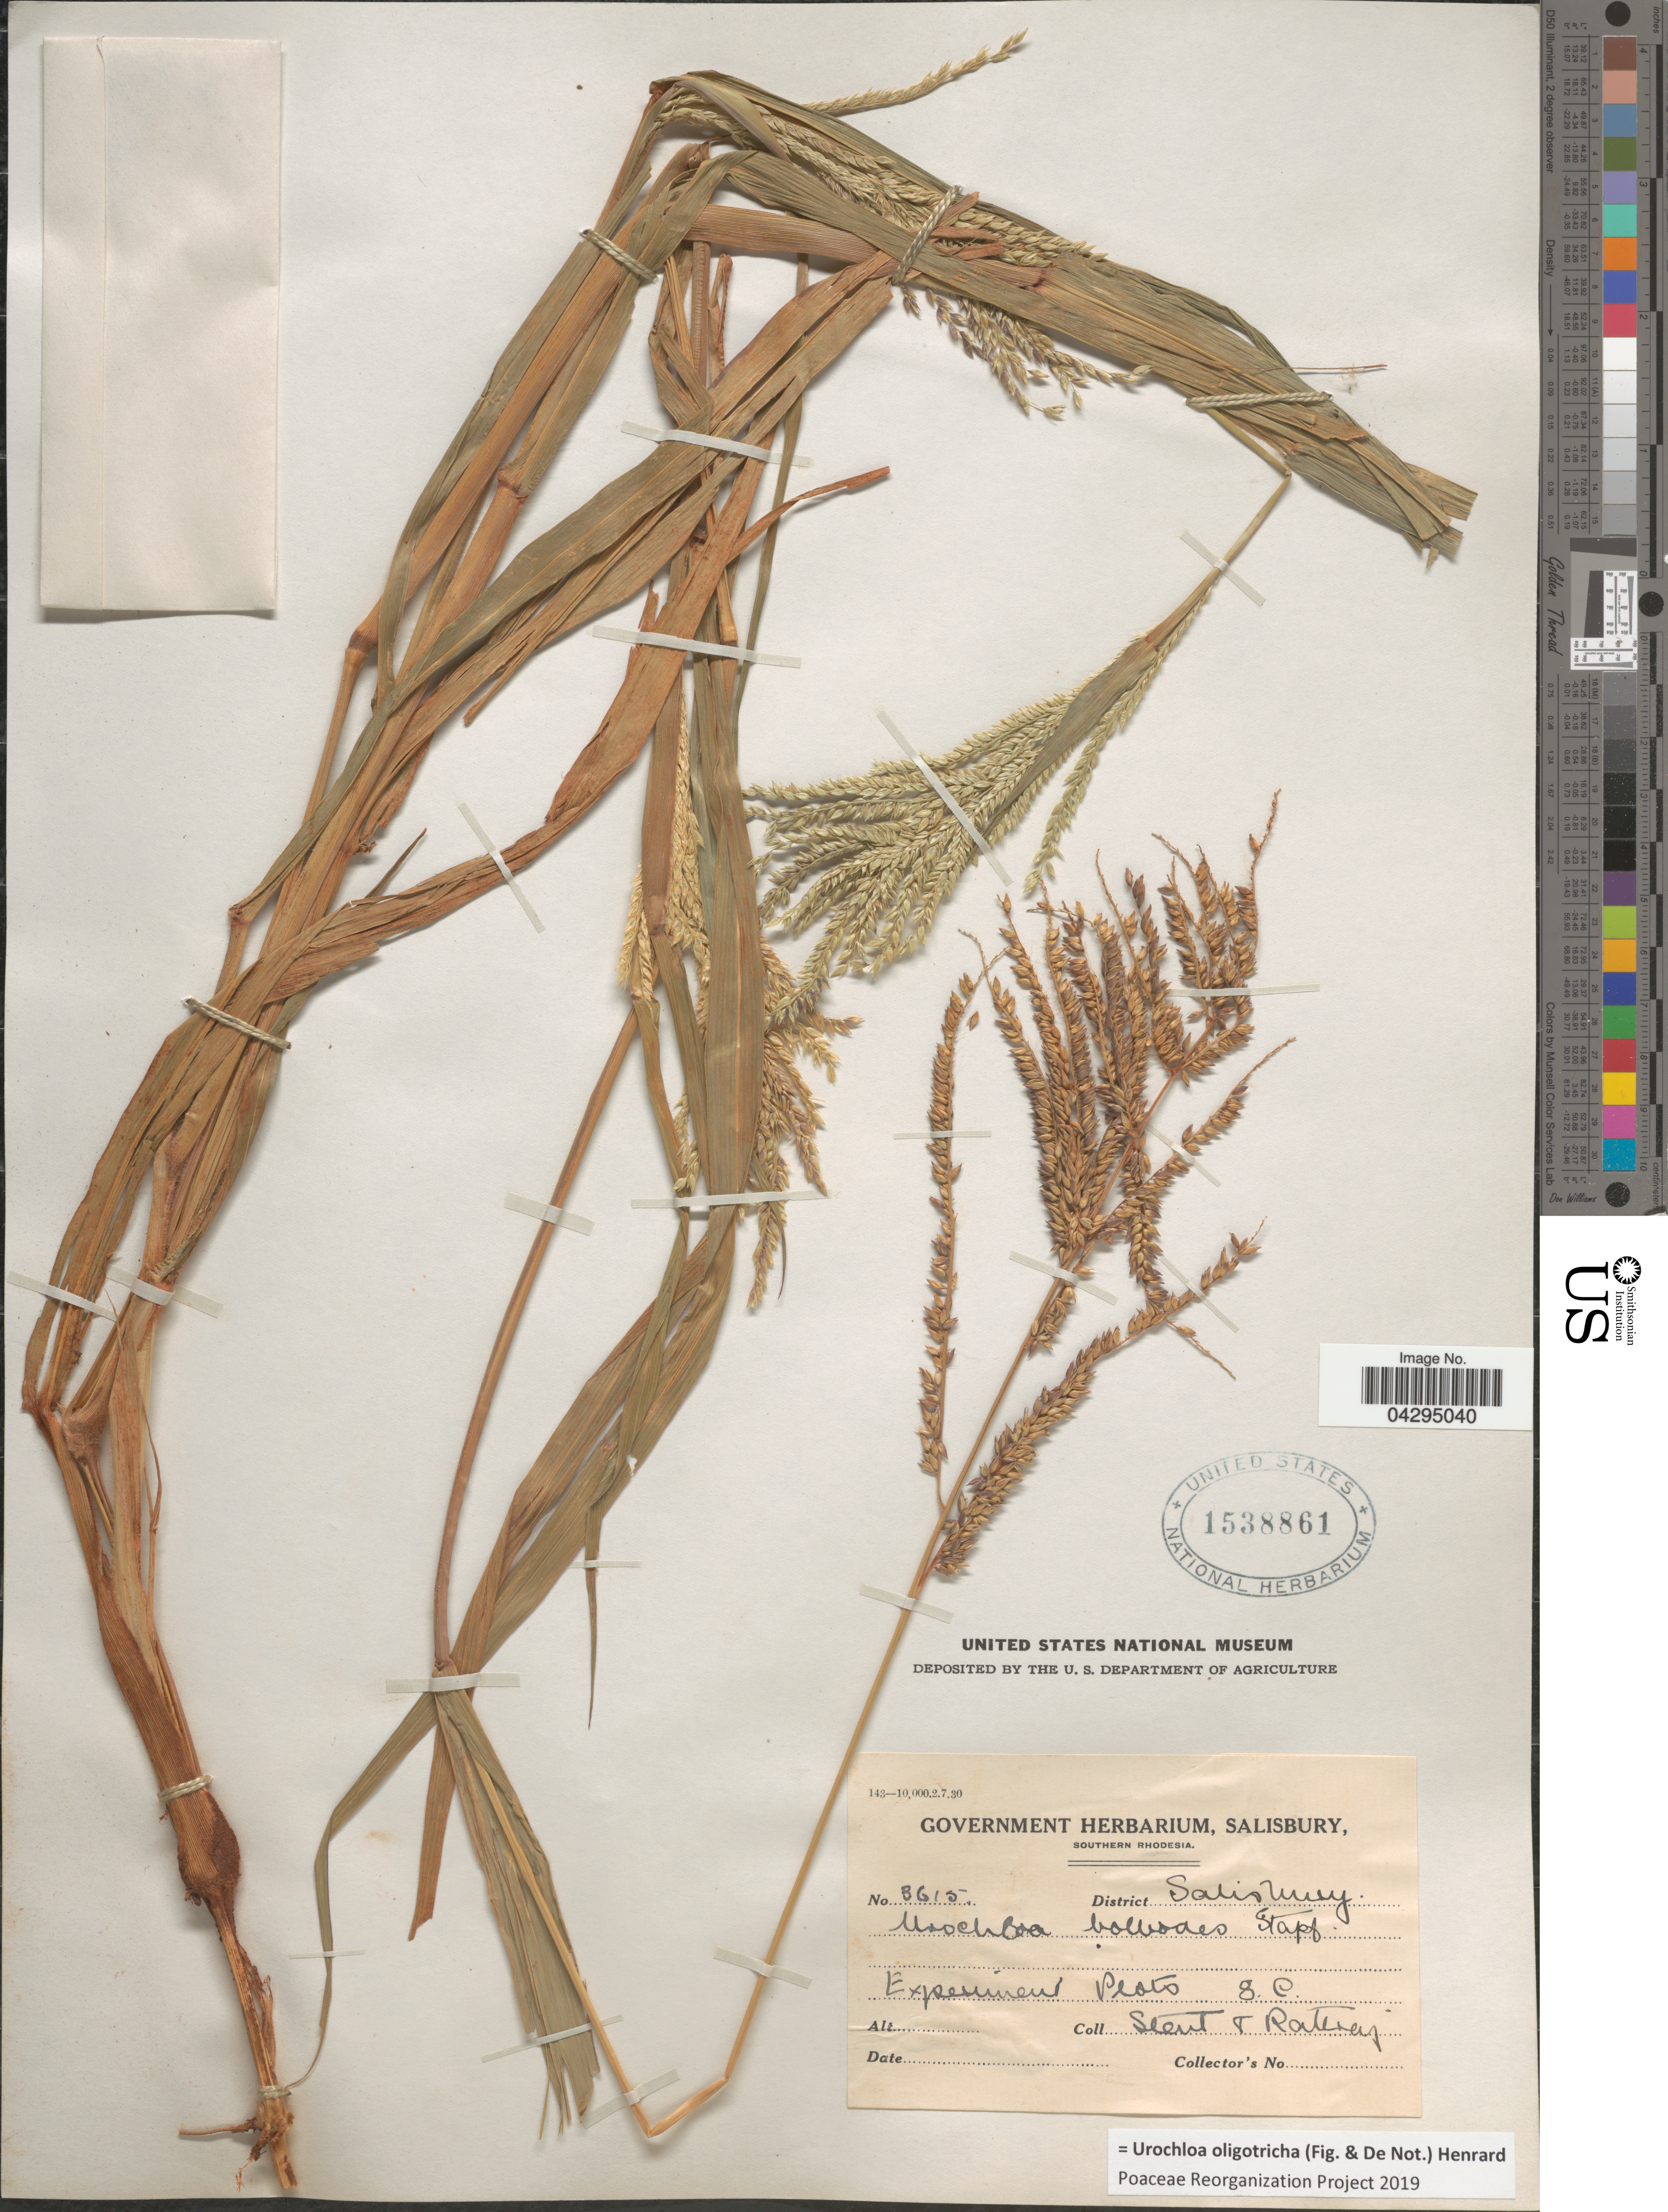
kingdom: Plantae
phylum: Tracheophyta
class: Liliopsida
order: Poales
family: Poaceae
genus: Urochloa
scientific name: Urochloa oligotricha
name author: (Fig. & De Not.) Henr.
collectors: Stent & Rattray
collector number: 3615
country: Zimbabwe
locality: Southern Rhodesia. Experiment Plots S.C.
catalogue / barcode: US 1538861